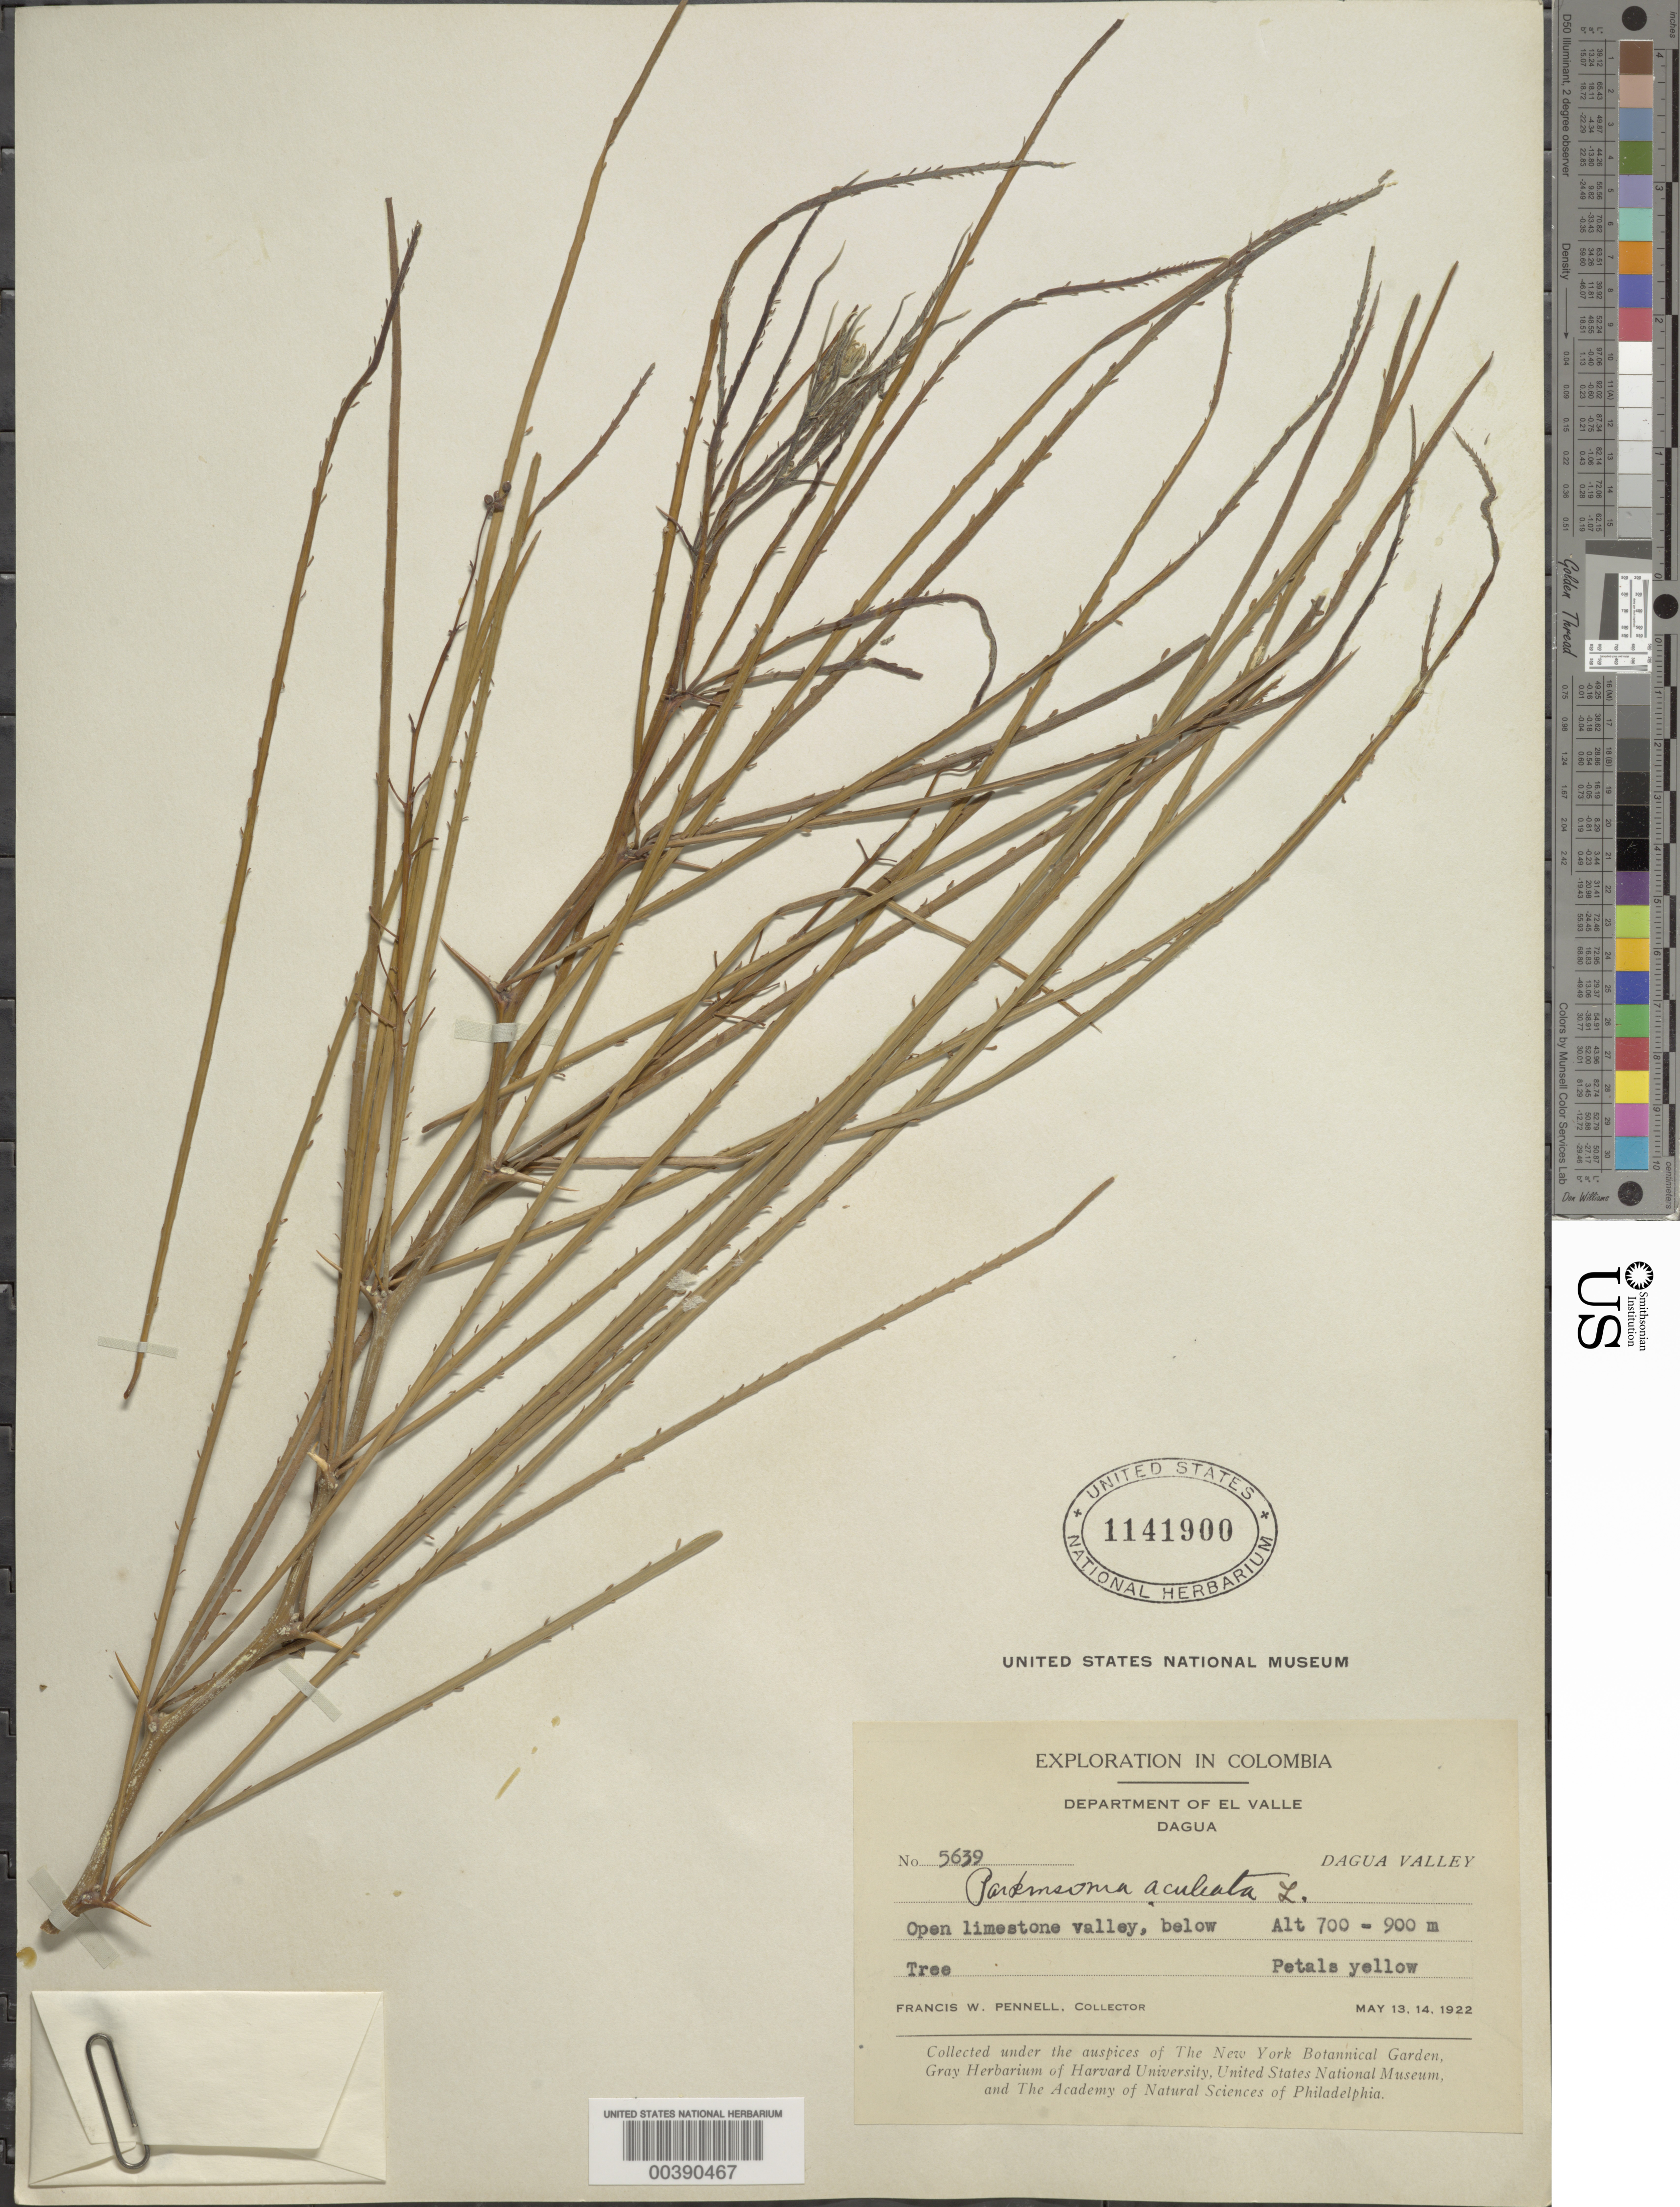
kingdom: Plantae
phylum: Tracheophyta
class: Magnoliopsida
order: Fabales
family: Fabaceae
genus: Parkinsonia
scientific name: Parkinsonia aculeata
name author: L.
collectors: F. W. Pennell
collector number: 5639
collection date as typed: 13 May 1922 and 14 May 1922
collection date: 1922-05-13,1922-05-14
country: Colombia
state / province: Valle del Cauca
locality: Dagua; Dagua Valley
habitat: Open limestone valley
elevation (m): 700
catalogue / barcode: US 1141900